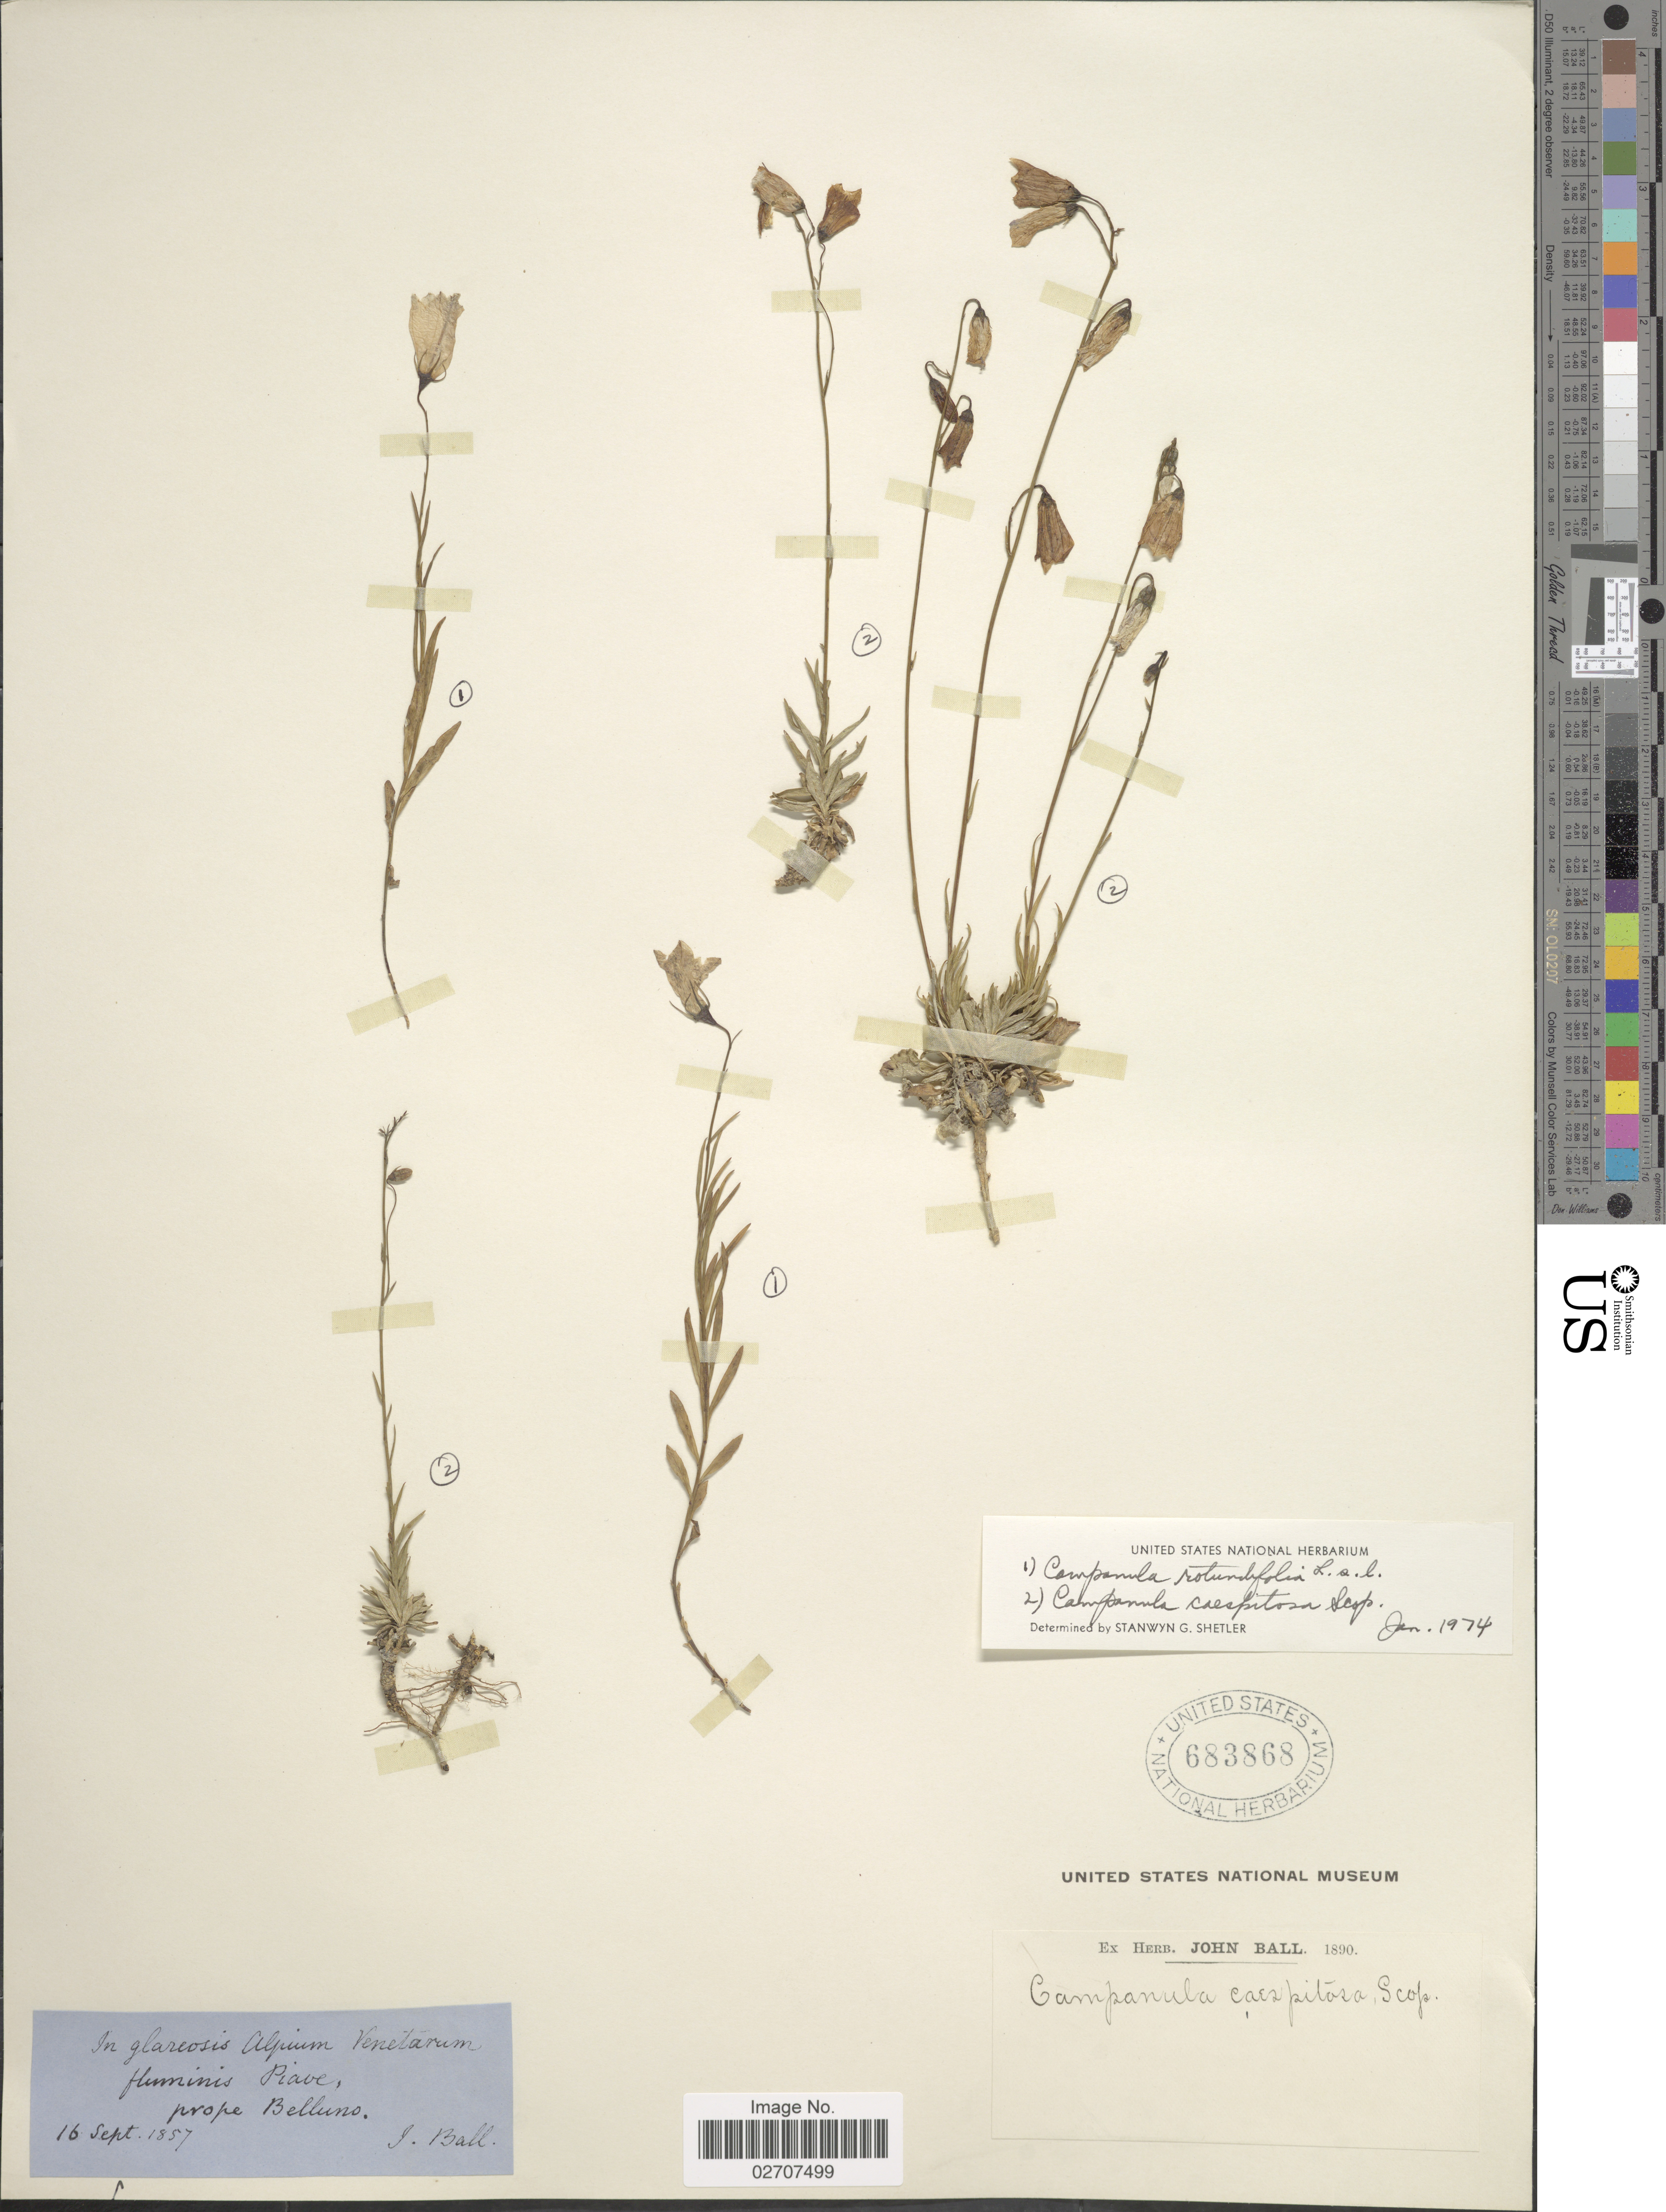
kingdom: Plantae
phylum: Tracheophyta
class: Magnoliopsida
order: Asterales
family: Campanulaceae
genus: Campanula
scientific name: Campanula cespitosa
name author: Scop.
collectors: J. Ball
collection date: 1887-09-16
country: Italy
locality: In glareosis Alpium Venetarum fluminis Piave, prope Belluno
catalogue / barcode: US 683868